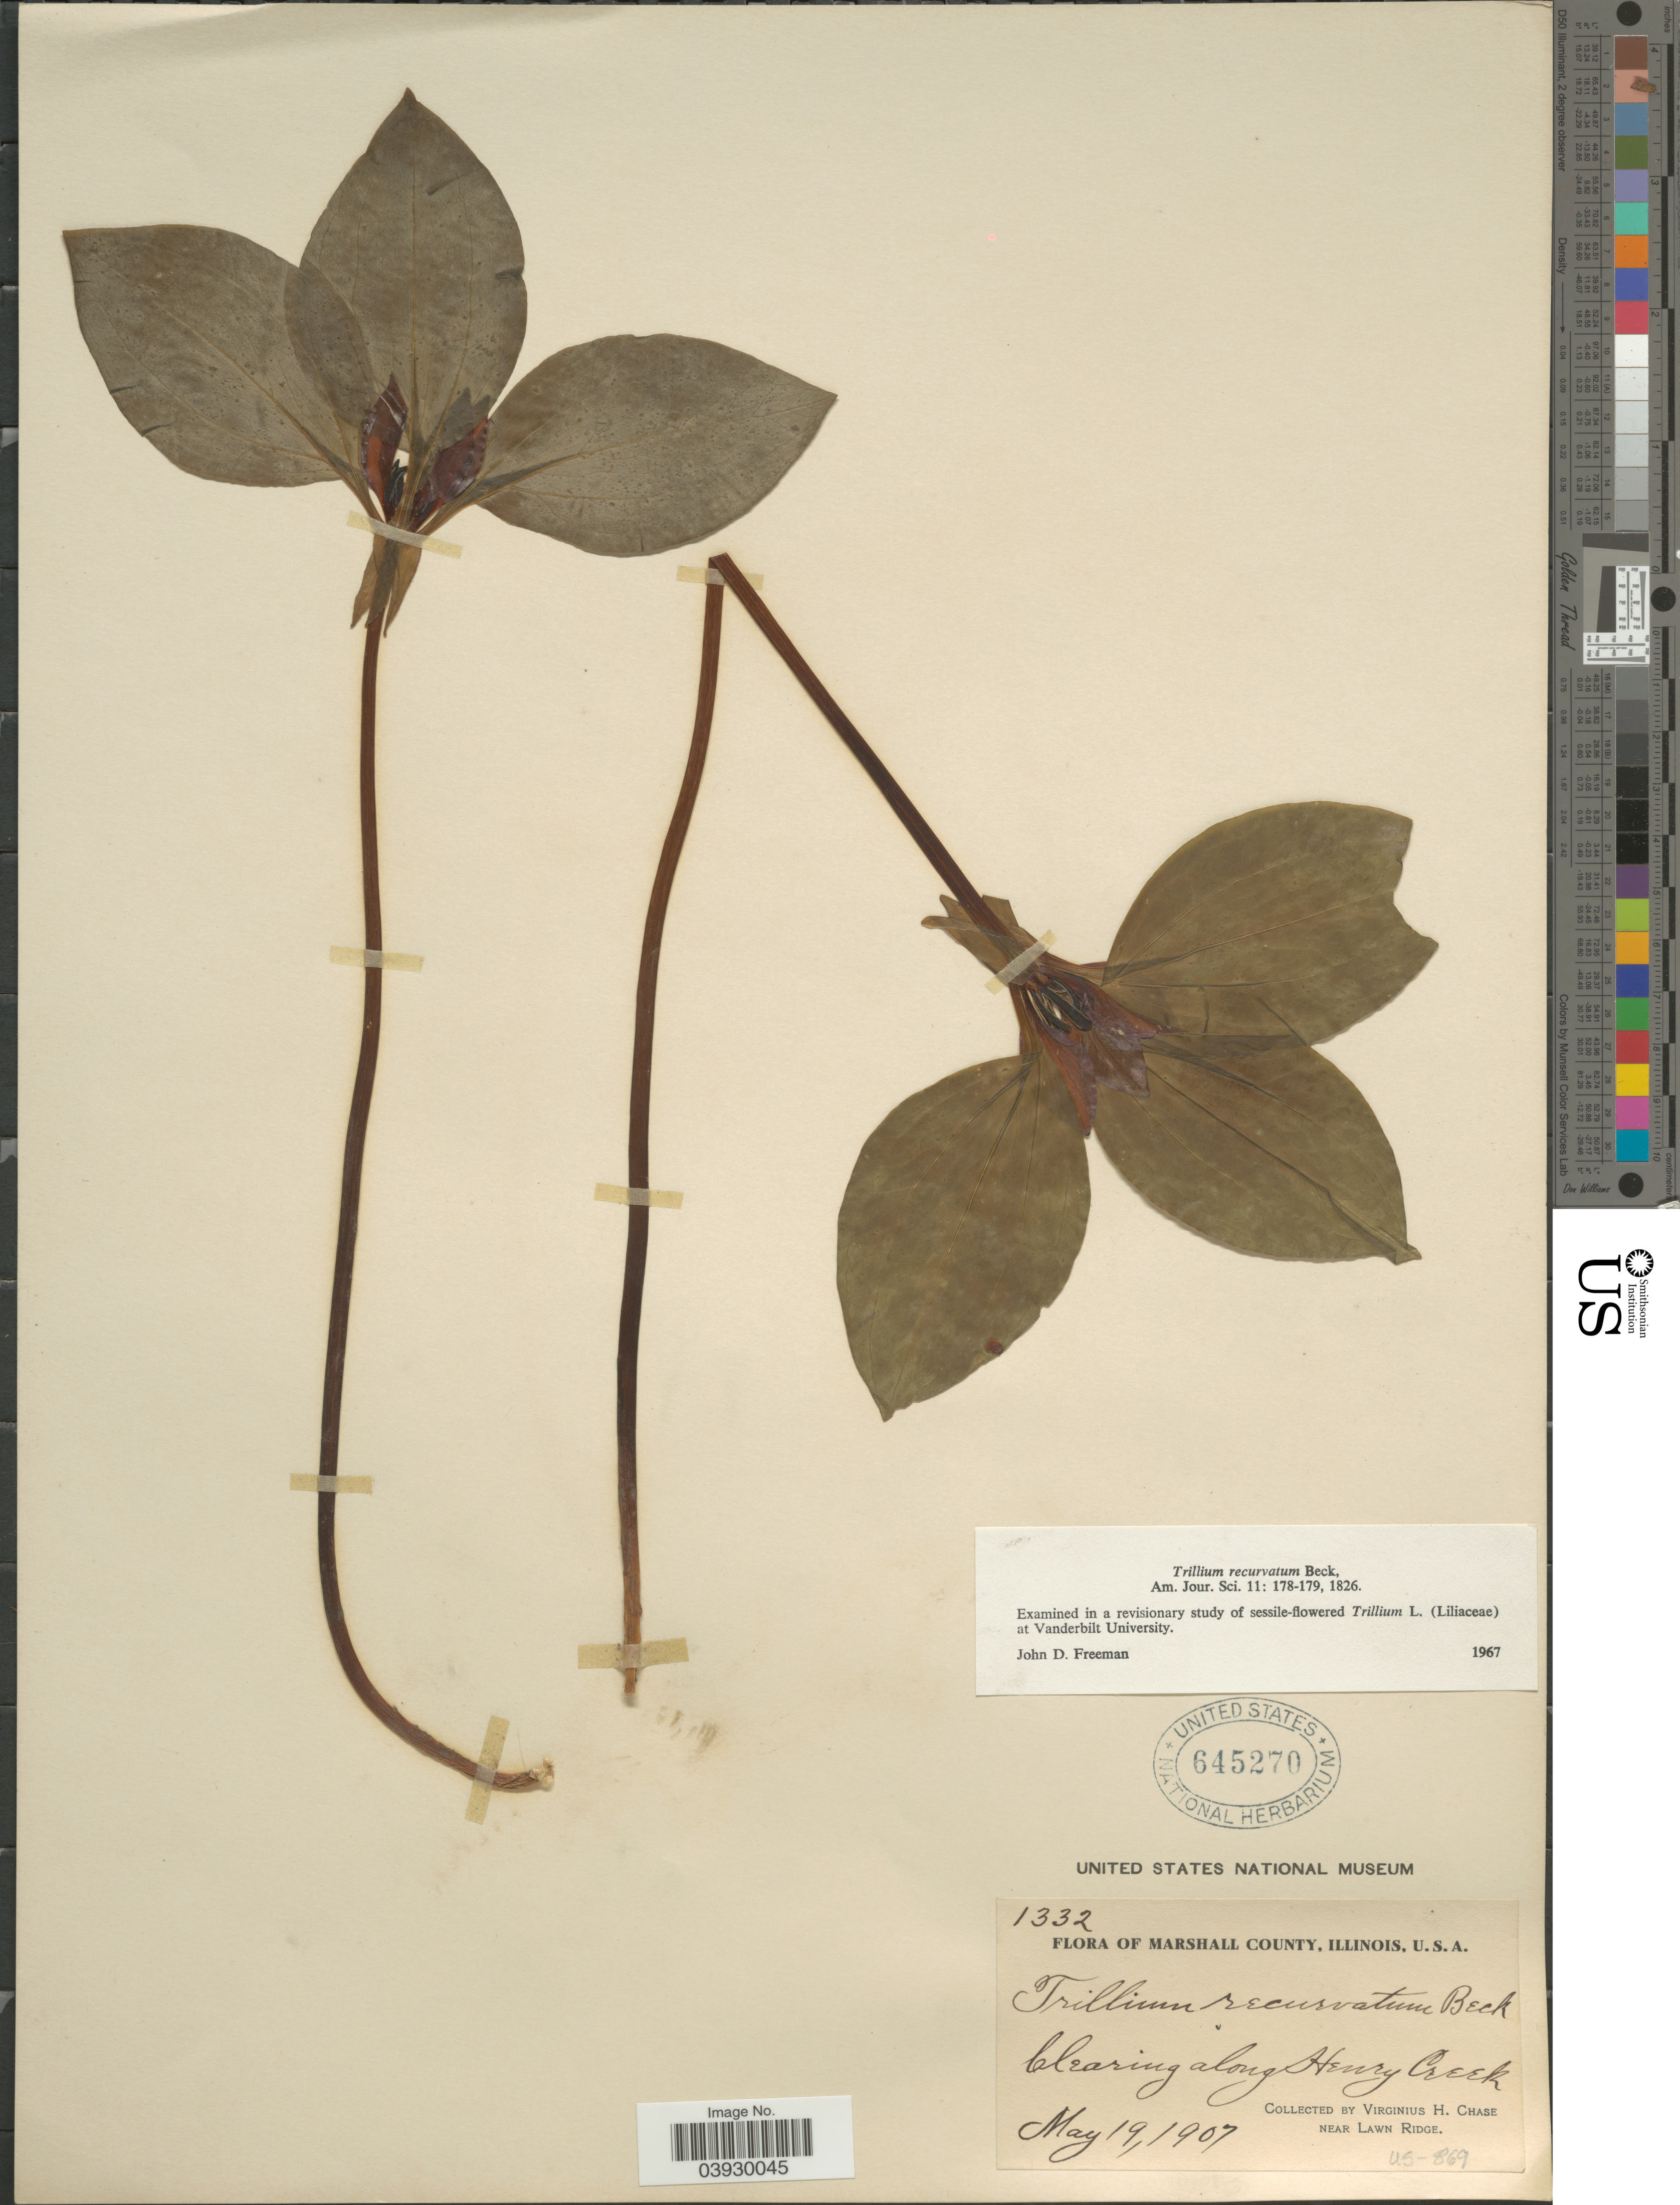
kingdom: Plantae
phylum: Tracheophyta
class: Liliopsida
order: Liliales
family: Melanthiaceae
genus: Trillium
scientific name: Trillium recurvatum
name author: L.C. Beck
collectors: V. H. Chase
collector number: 1332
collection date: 1907-05-19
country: United States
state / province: Illinois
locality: Marshall County. Clearing along Henry Creek. Near Lawn Ridge.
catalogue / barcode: US 645270